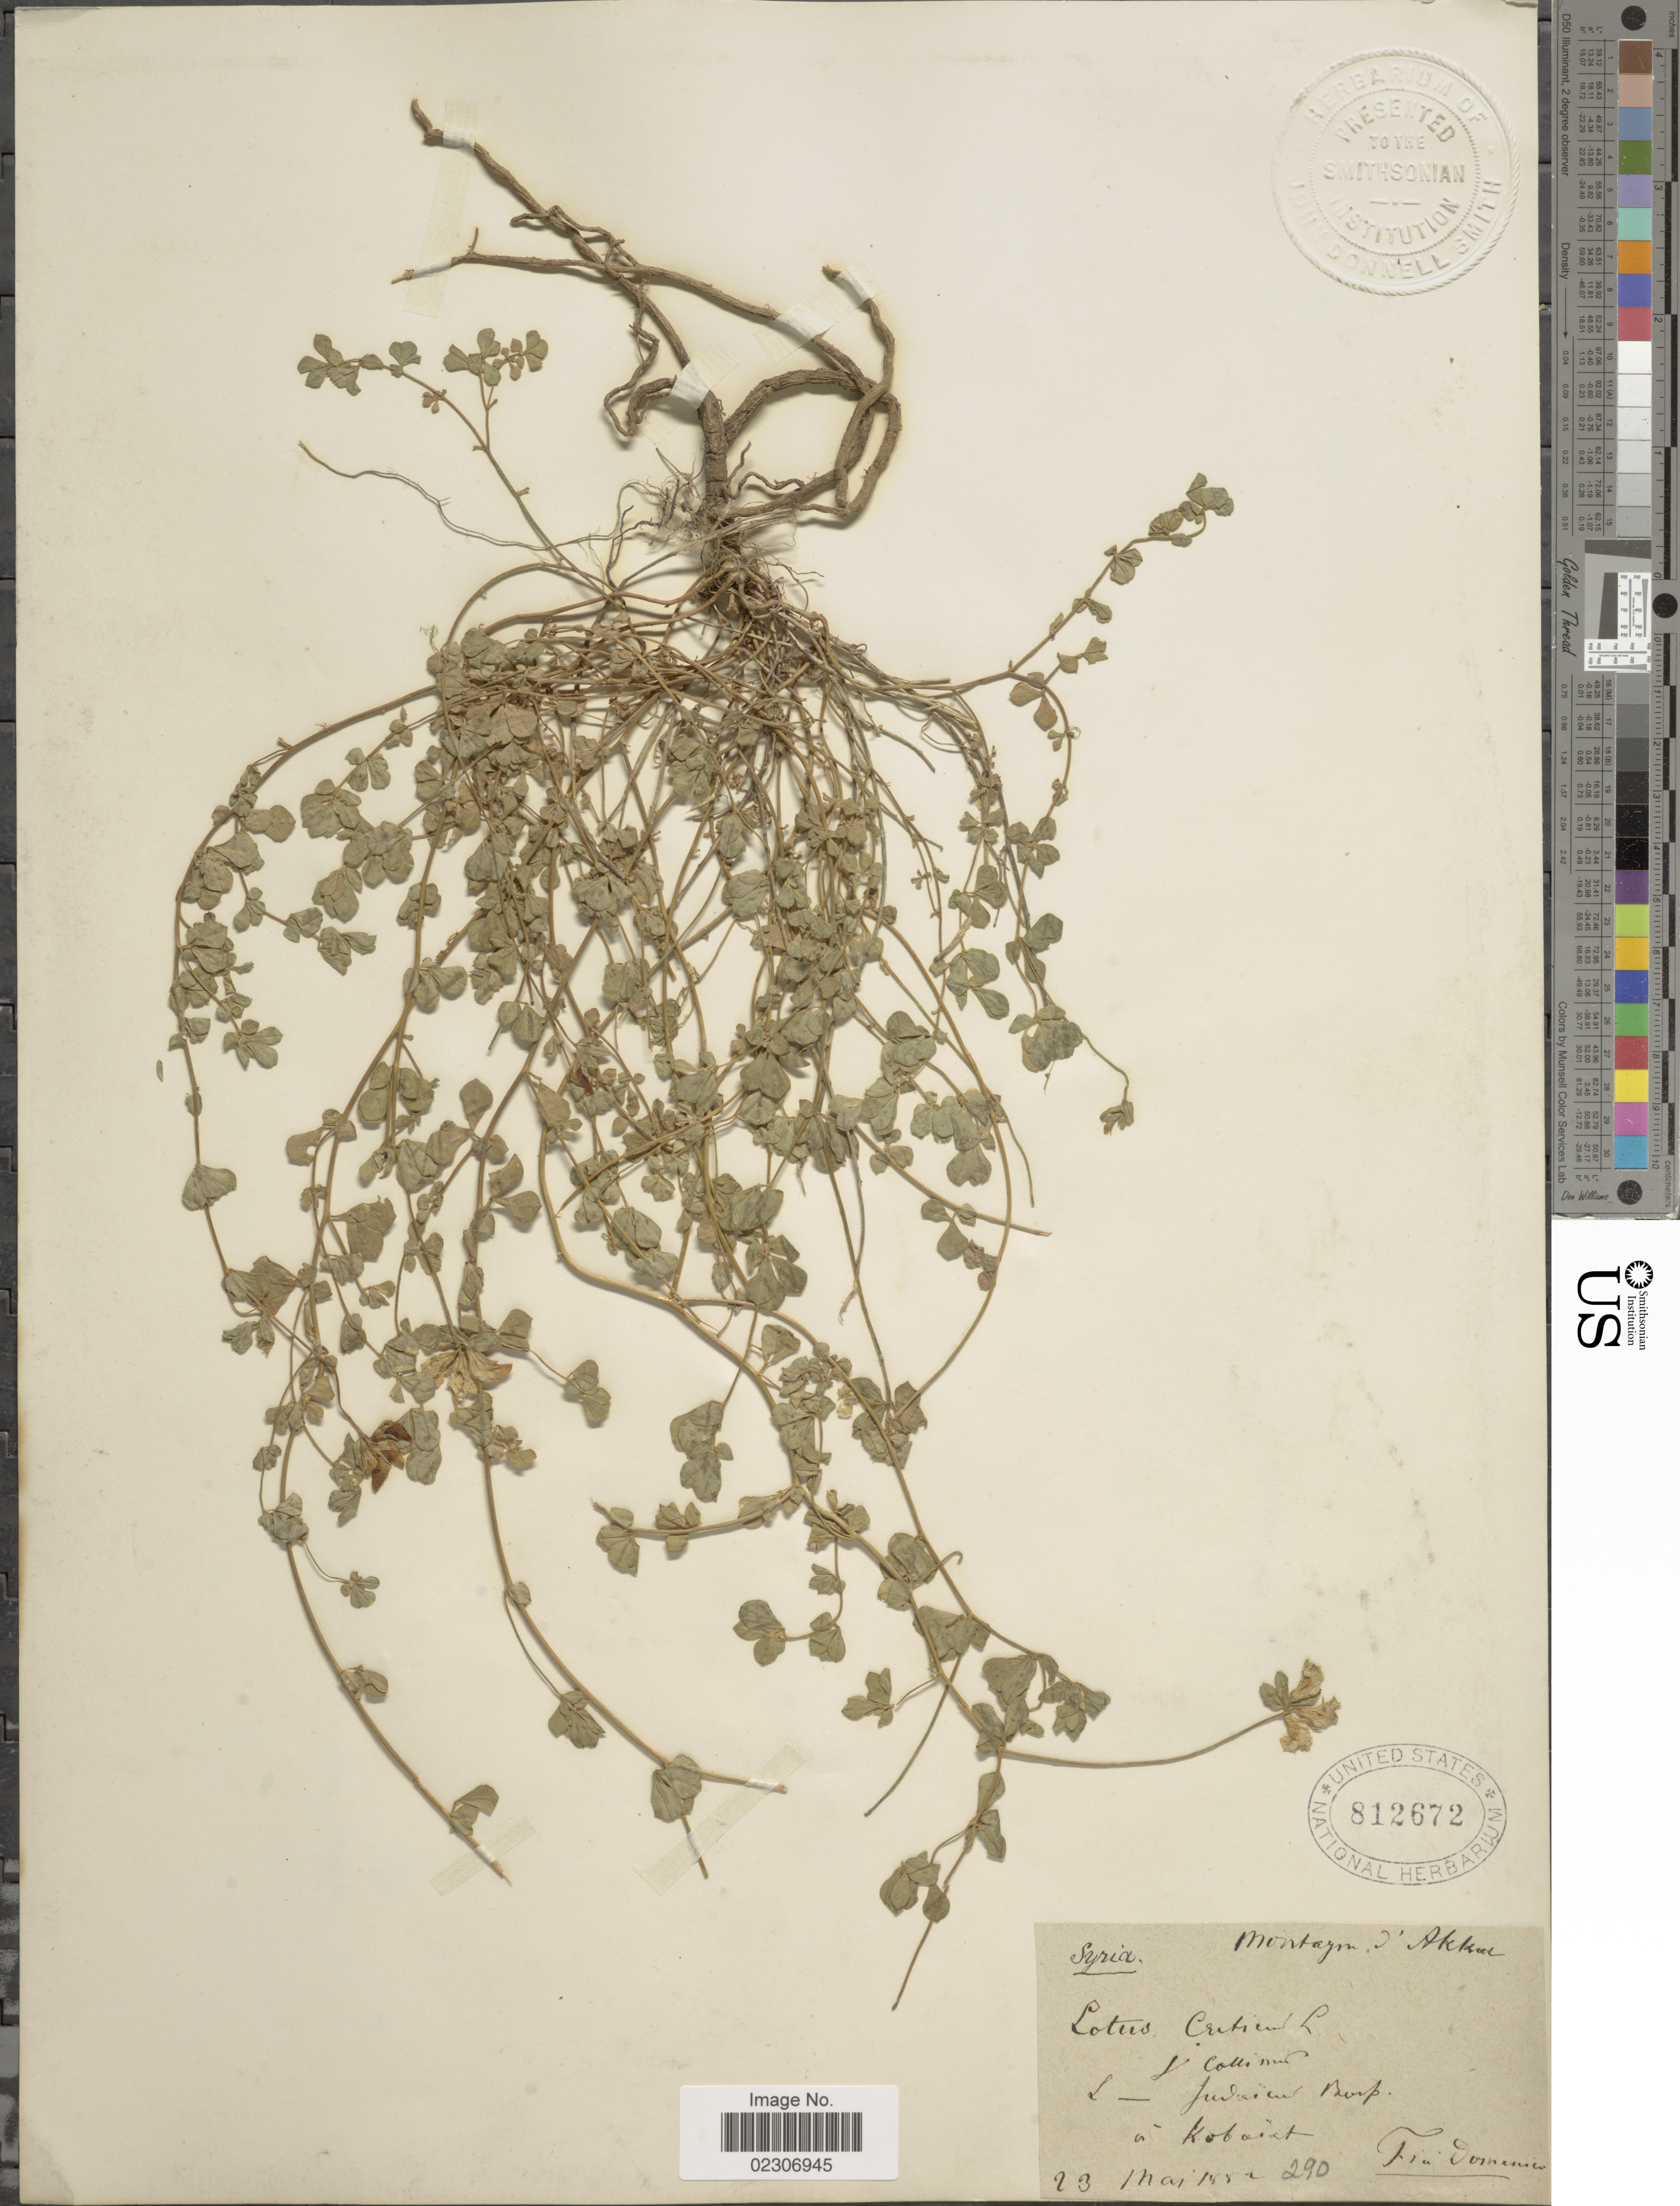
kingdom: Plantae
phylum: Tracheophyta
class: Magnoliopsida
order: Fabales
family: Fabaceae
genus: Lotus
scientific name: Lotus creticus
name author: L.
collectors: F. Domenico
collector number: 290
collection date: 1882-05-23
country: Syria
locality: montayon d'Akk [illegible text] À Koboïst [interpreted]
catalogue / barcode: US 812672